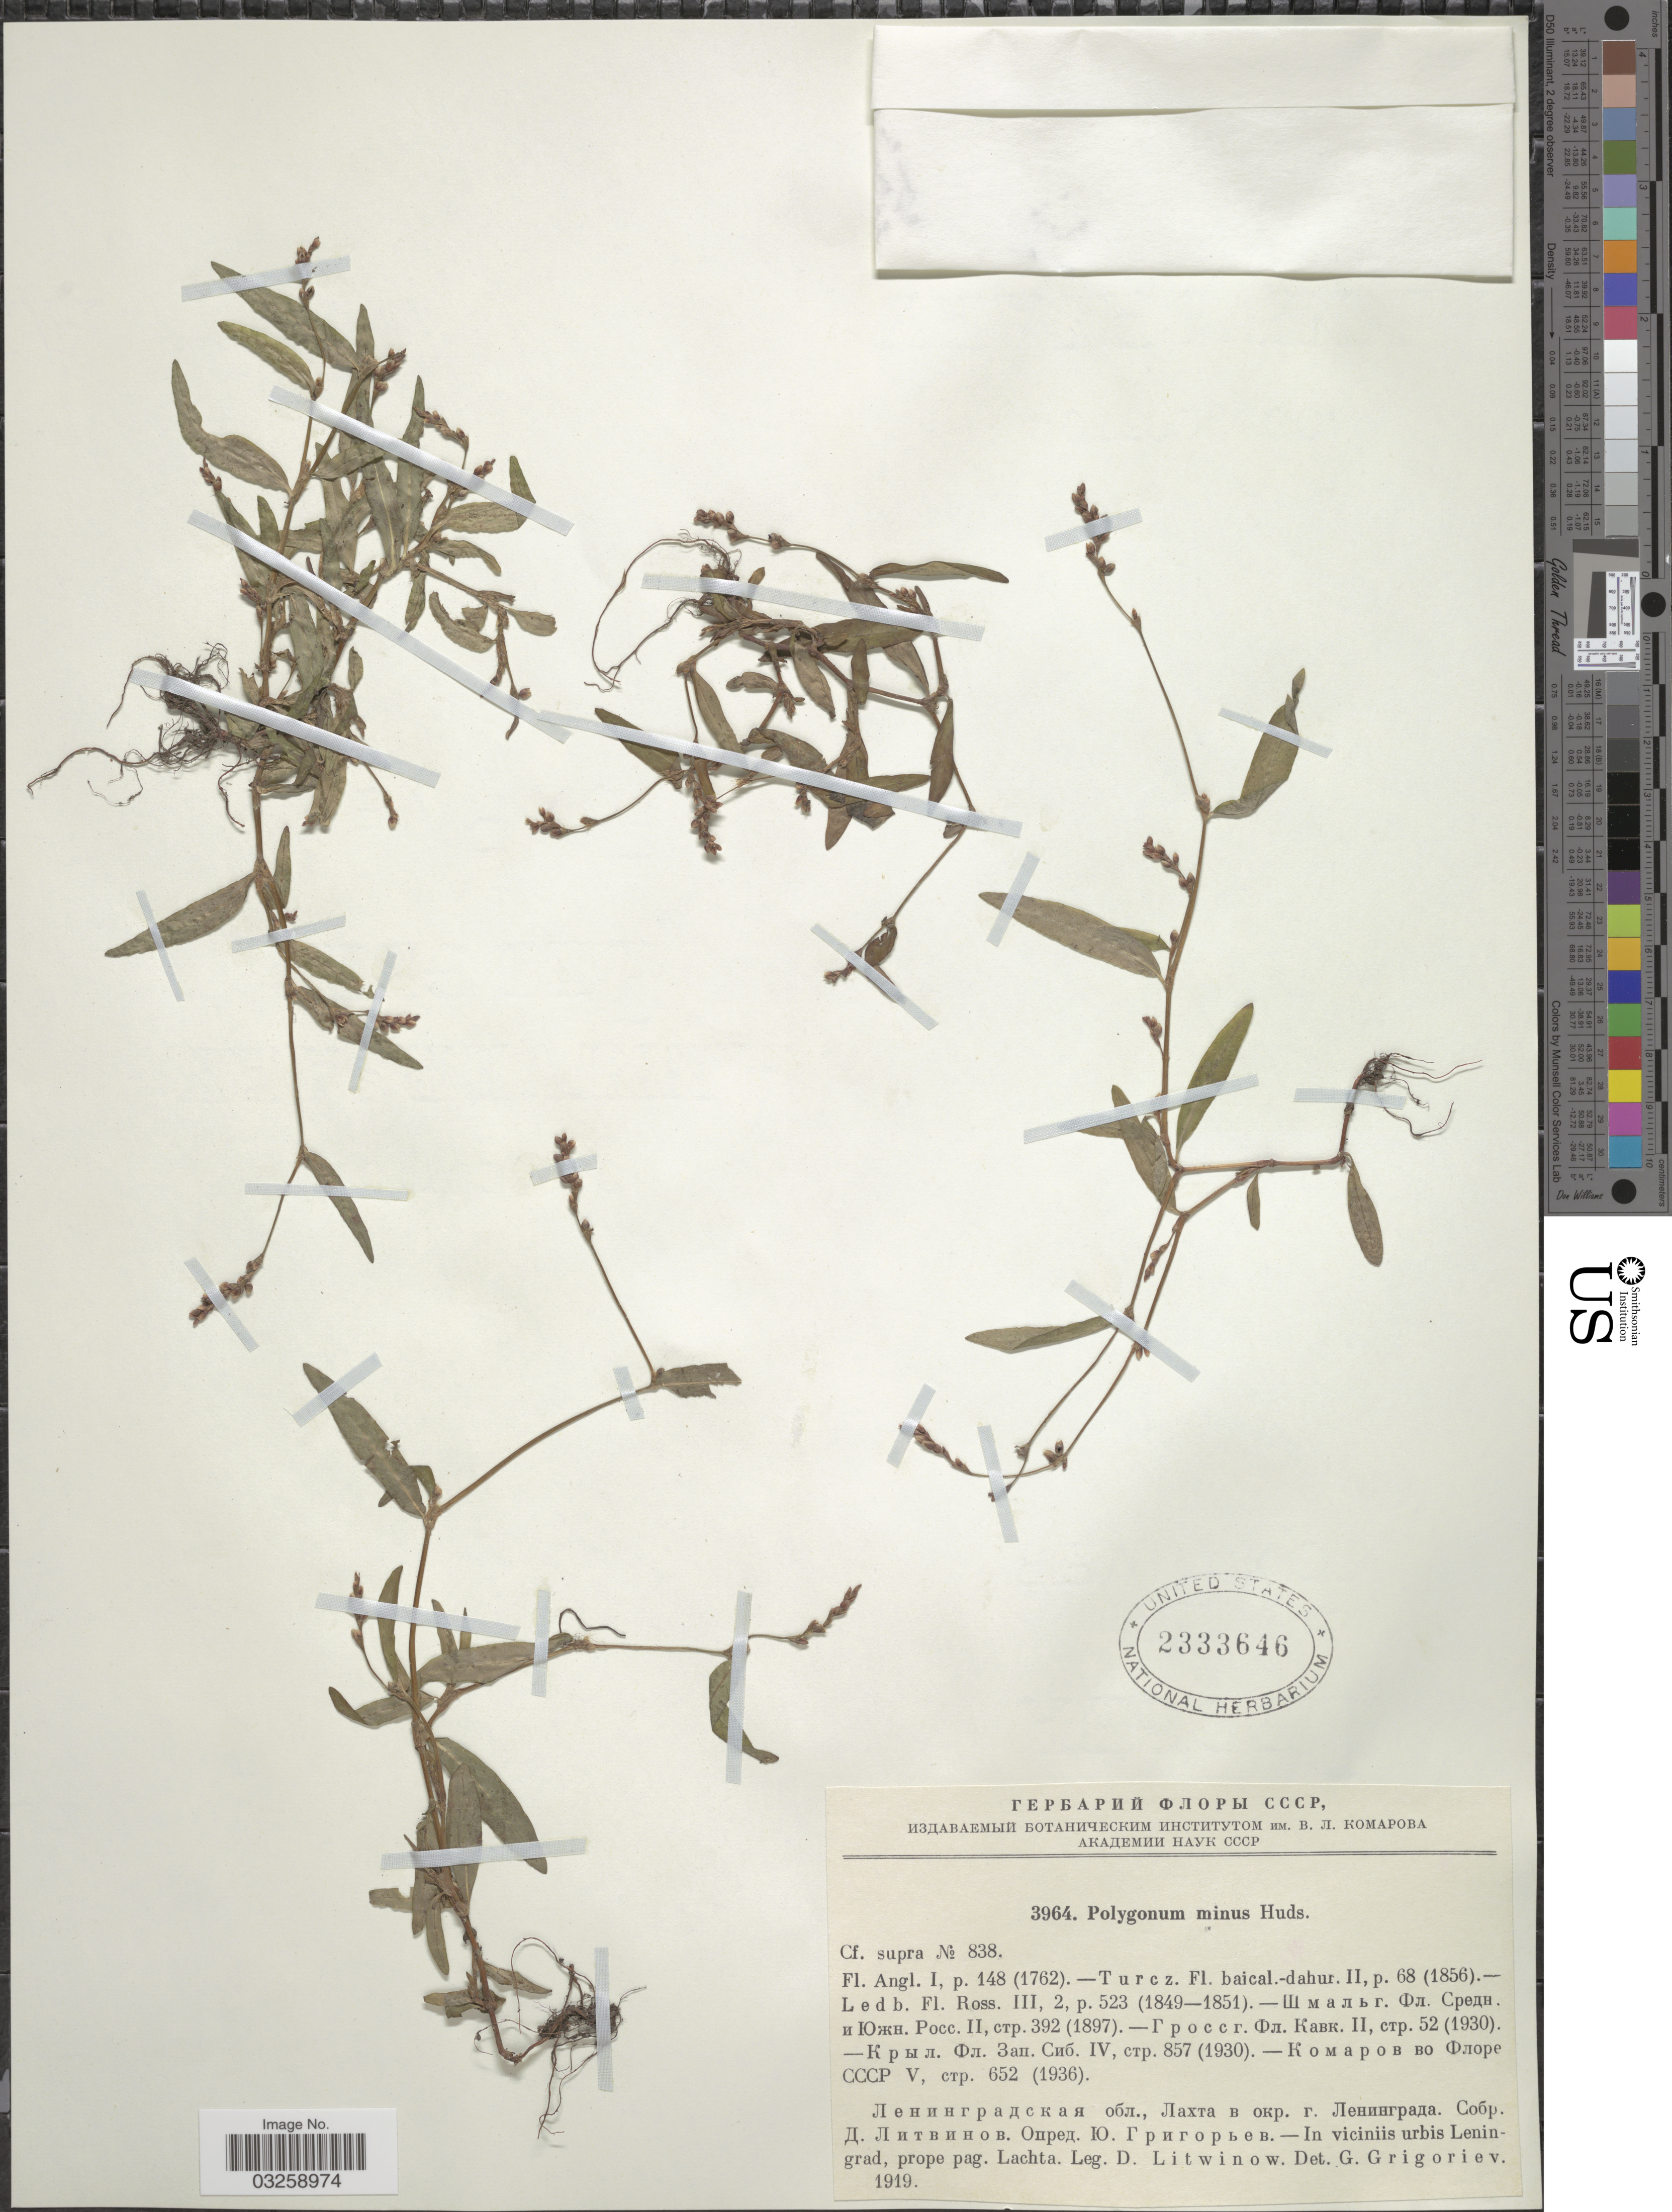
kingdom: Plantae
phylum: Tracheophyta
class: Magnoliopsida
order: Caryophyllales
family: Polygonaceae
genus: Polygonum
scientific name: Polygonum minus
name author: Huds.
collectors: D. Litwinow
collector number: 3964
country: Russian Federation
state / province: St. Petersburg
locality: In viciniis urbis Leningrad, prope pag. Lachta.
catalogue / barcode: US 2333646